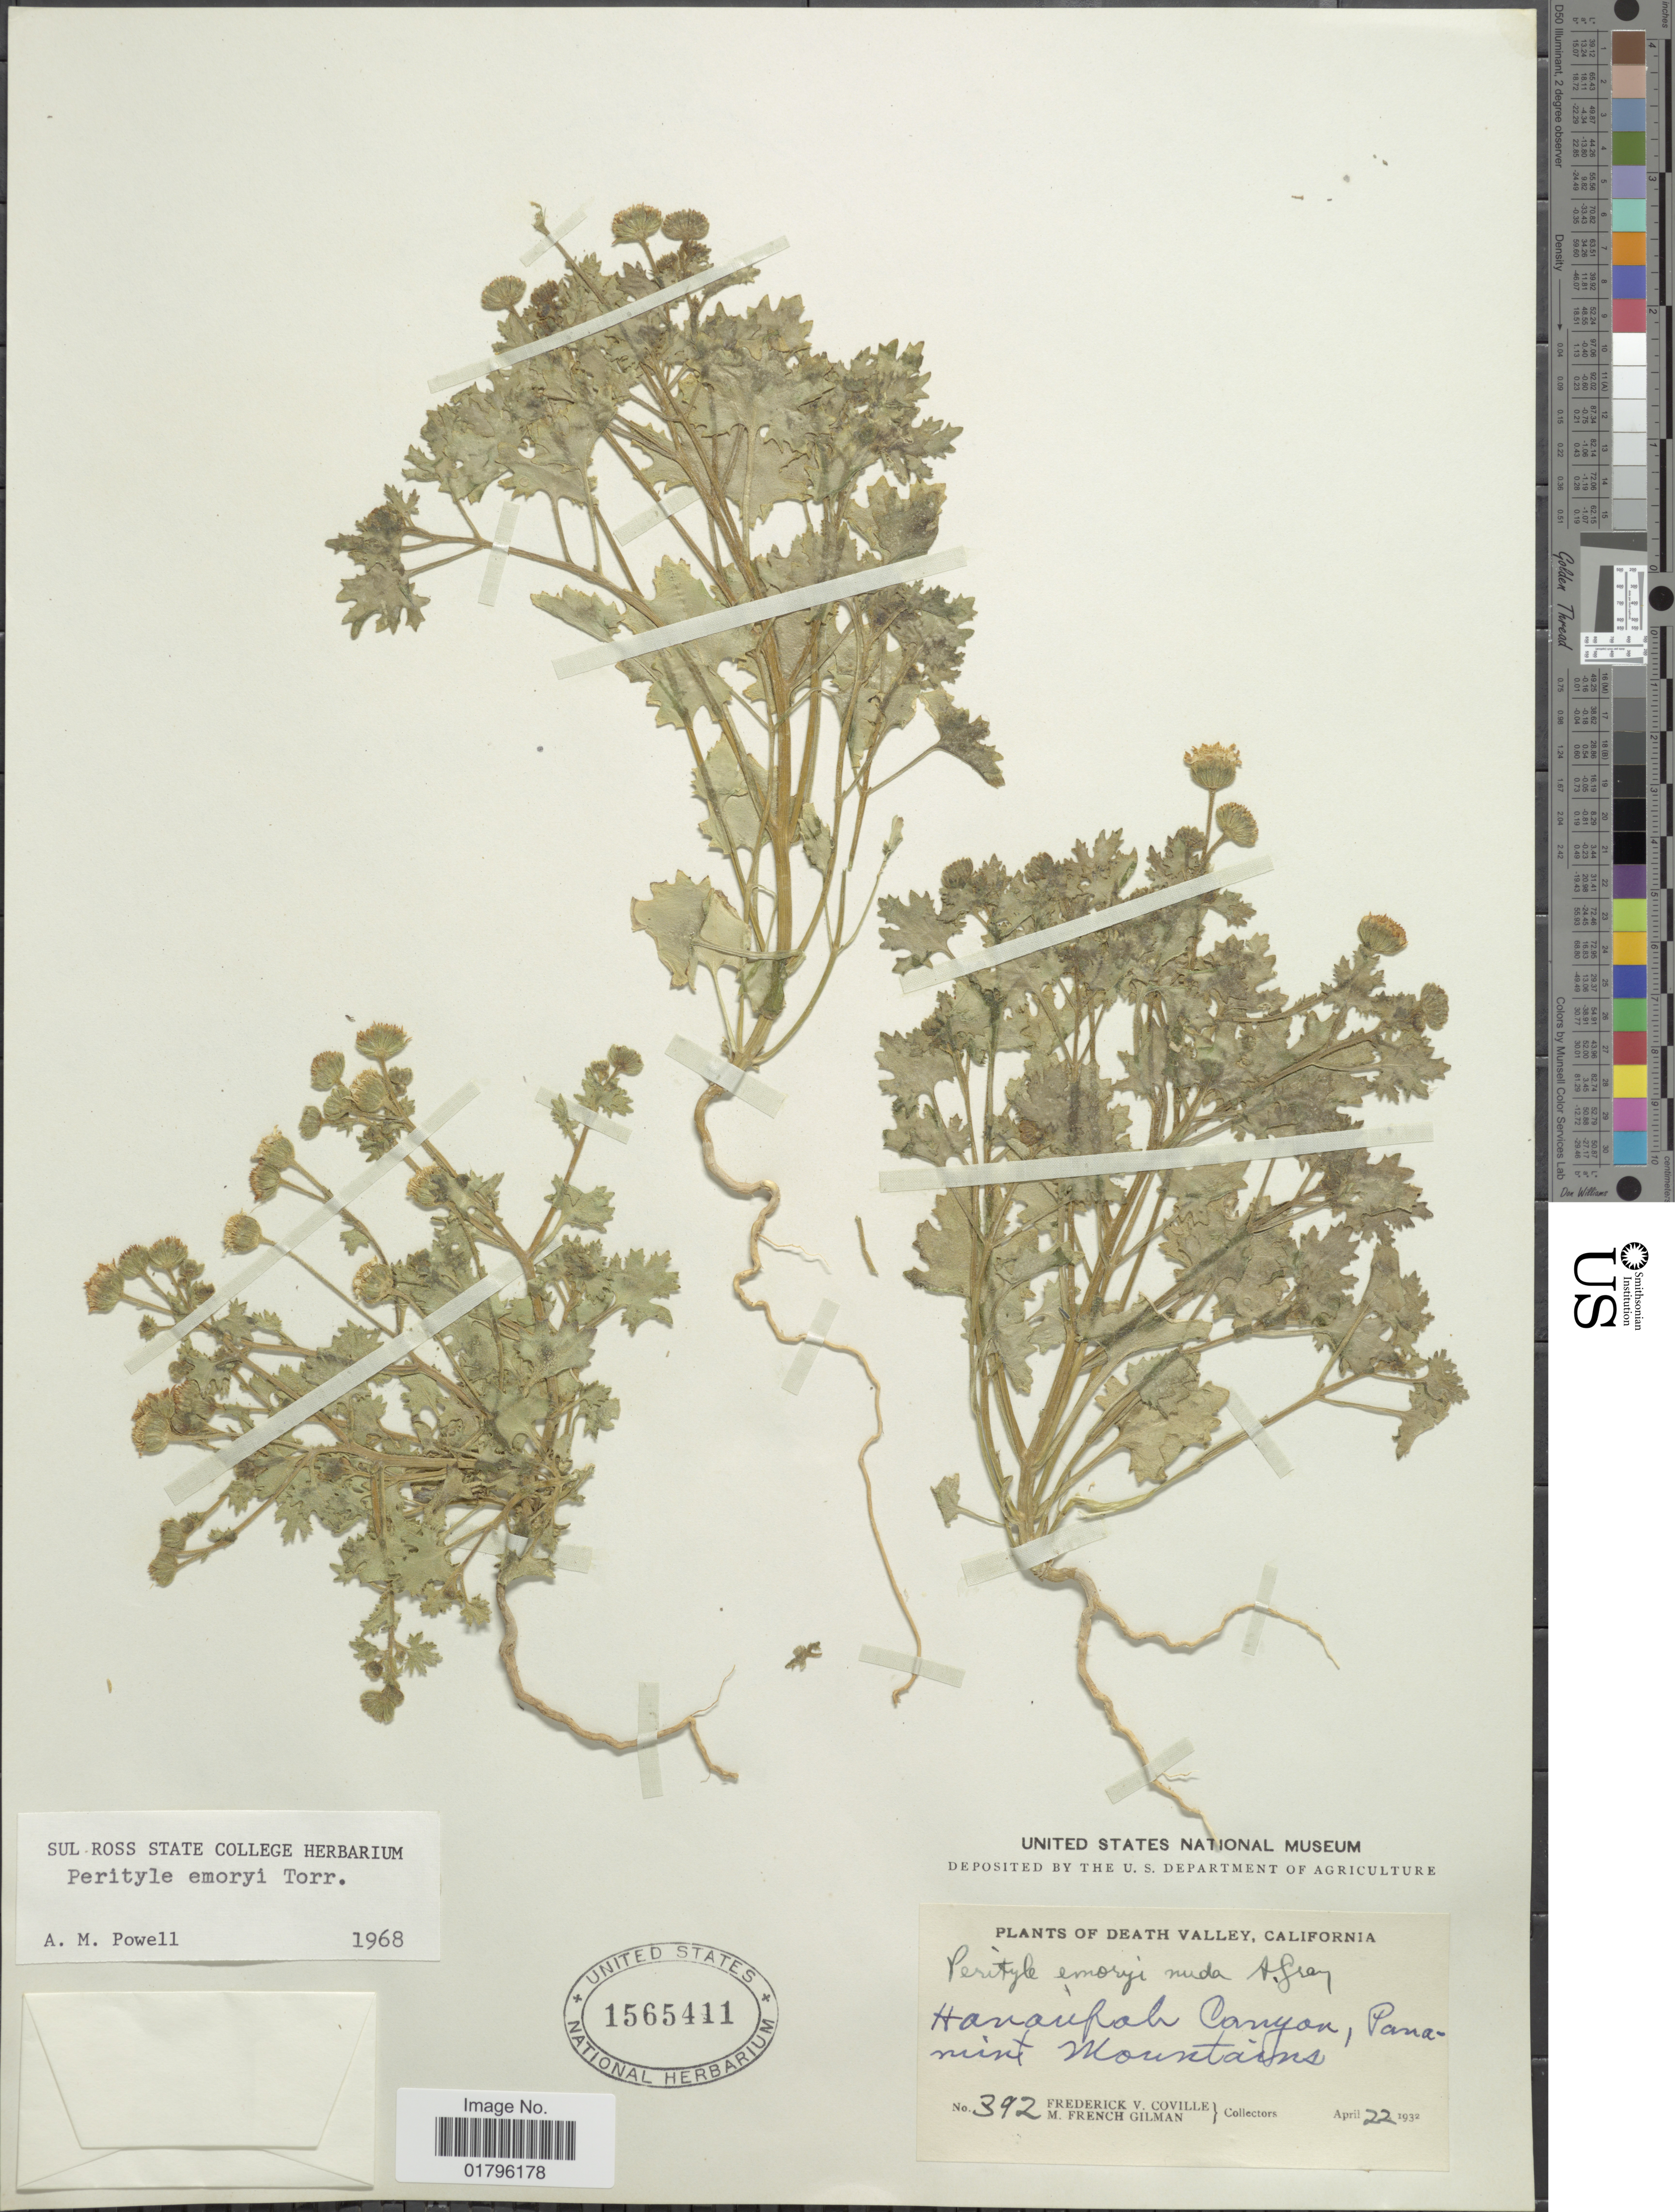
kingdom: Plantae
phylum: Tracheophyta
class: Magnoliopsida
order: Asterales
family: Asteraceae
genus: Perityle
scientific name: Perityle emoryi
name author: Torr.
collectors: F. V. Coville & M. F. Gilman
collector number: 392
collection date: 1932-04-22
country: United States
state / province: California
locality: Death Valley. Hanaupah Canyon, Panamint Mountains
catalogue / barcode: US 1565411